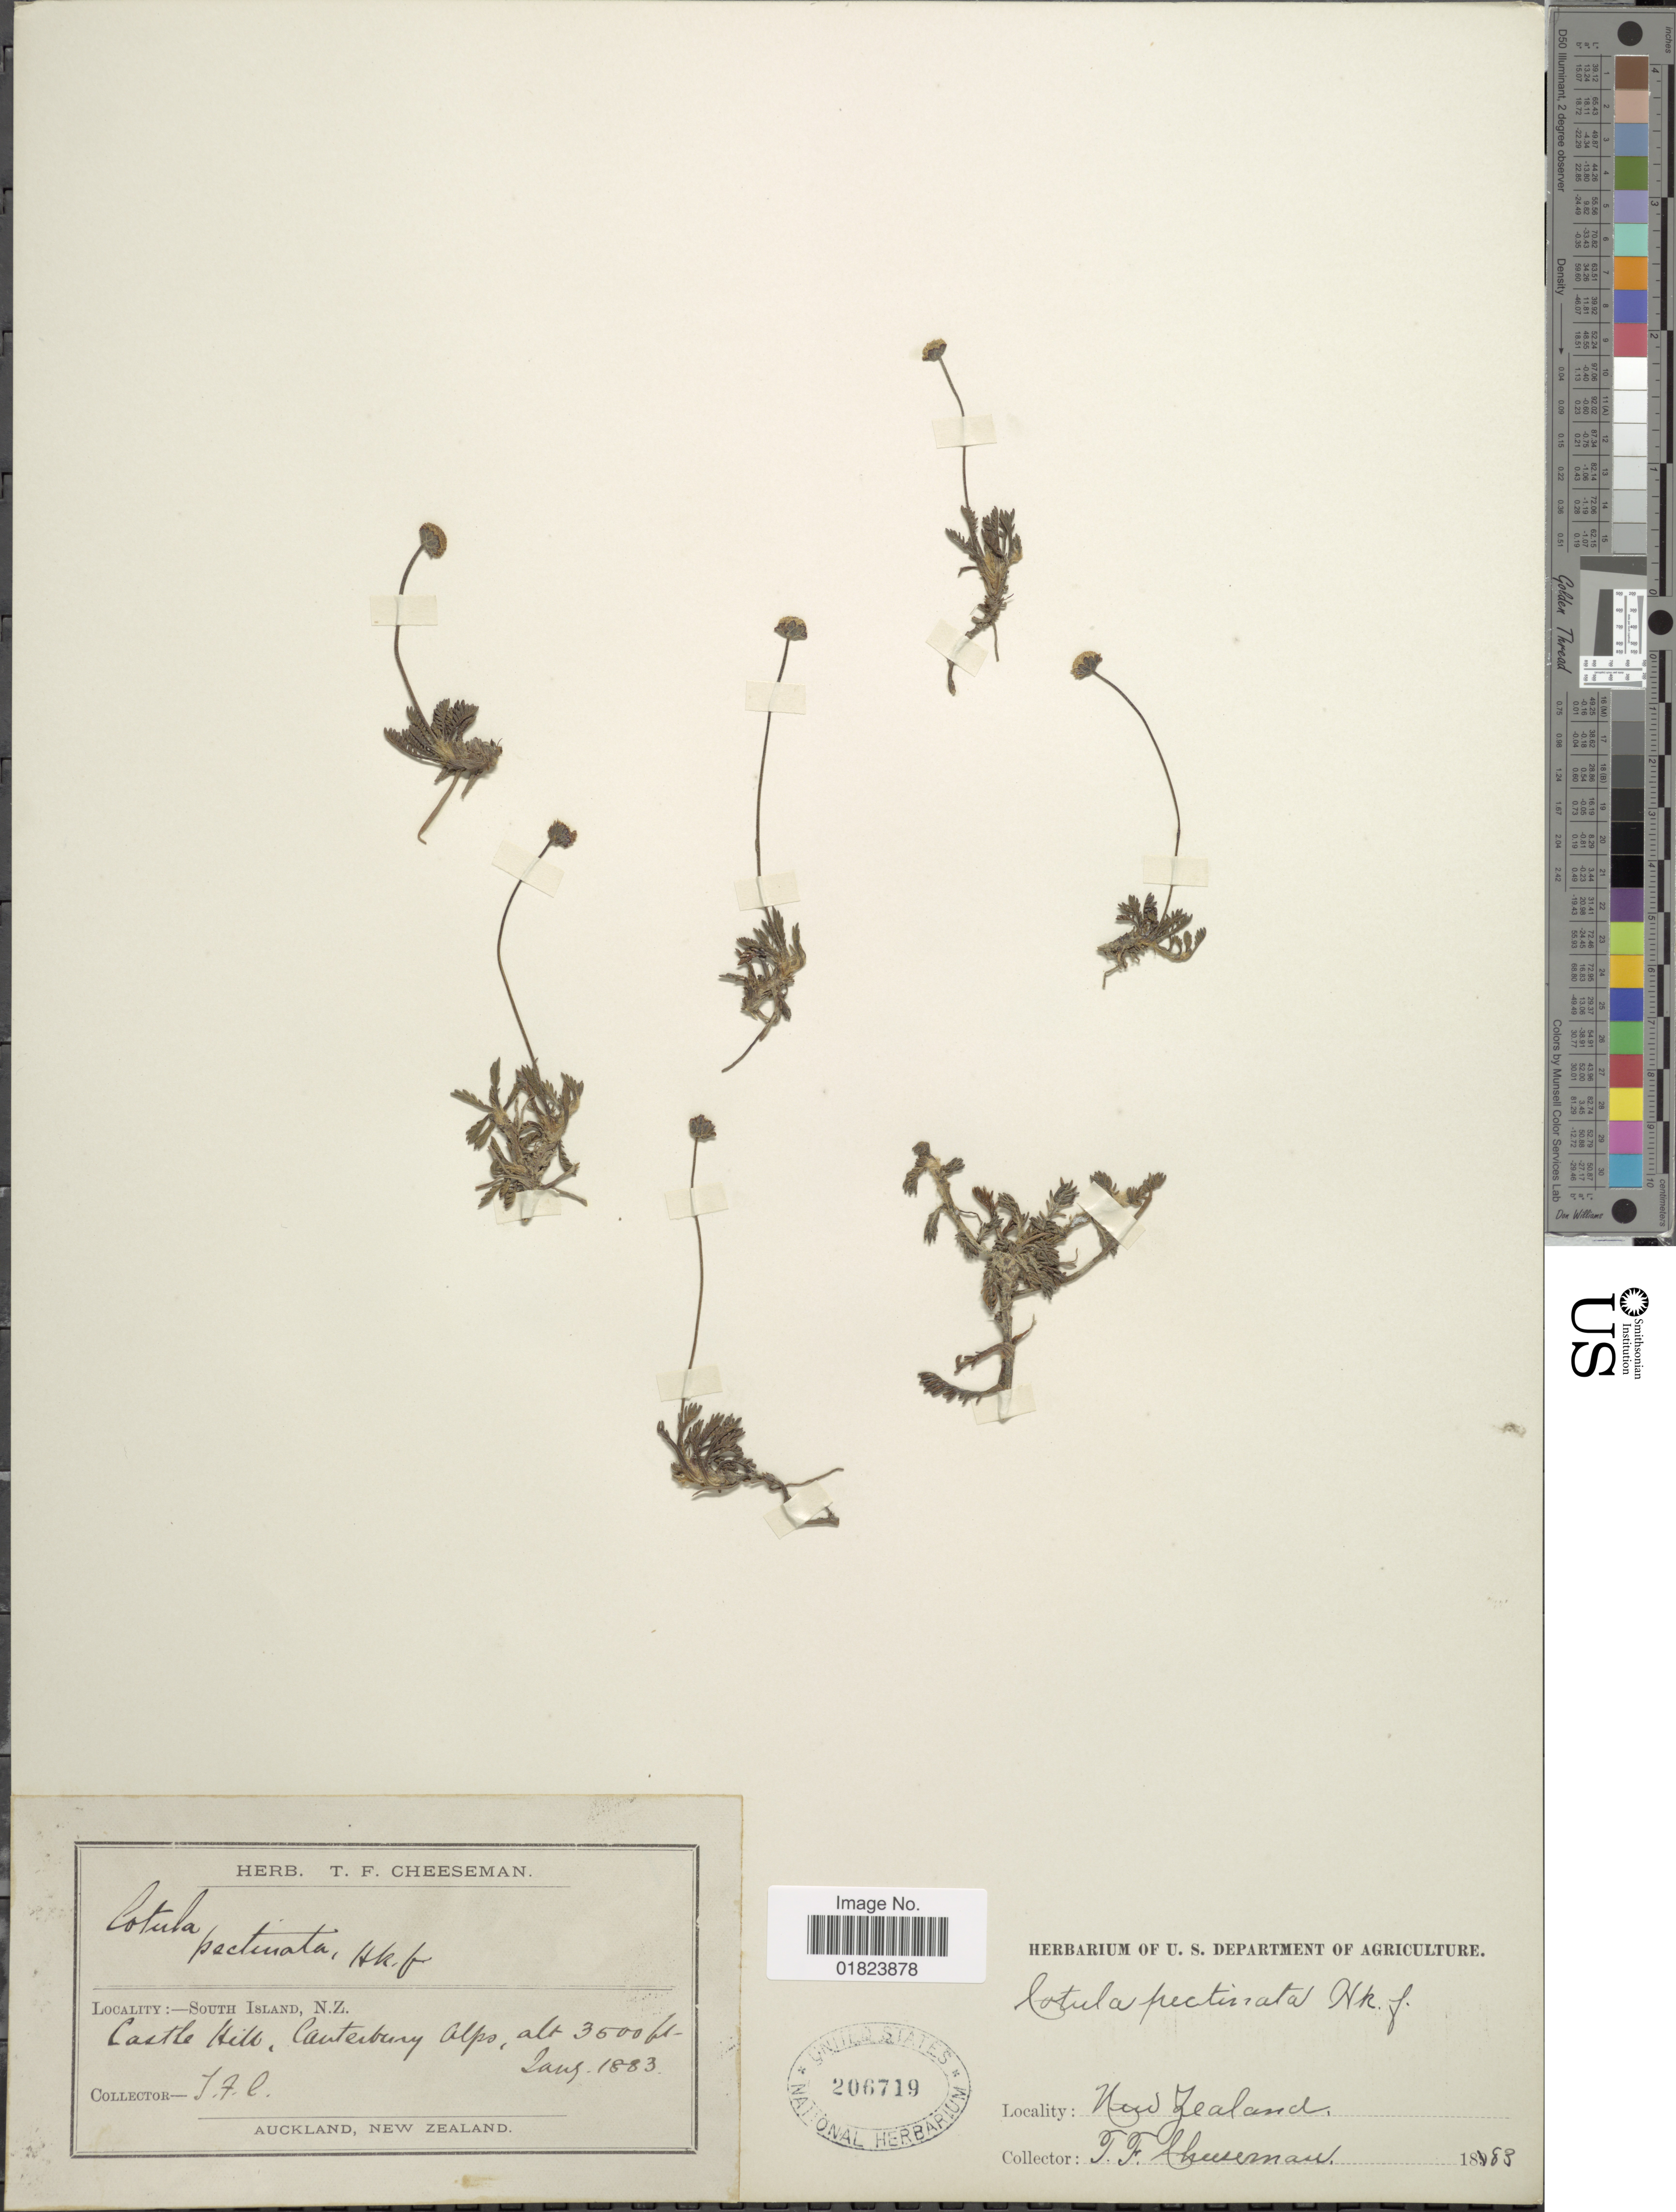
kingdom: Plantae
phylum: Tracheophyta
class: Magnoliopsida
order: Asterales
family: Asteraceae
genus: Cotula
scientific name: Cotula pectinata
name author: Hook. f.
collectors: T. F. Cheeseman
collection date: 1883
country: New Zealand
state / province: Canterbury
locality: South Island, Caste Hill, Alps.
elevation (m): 1067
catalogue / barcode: US 206719